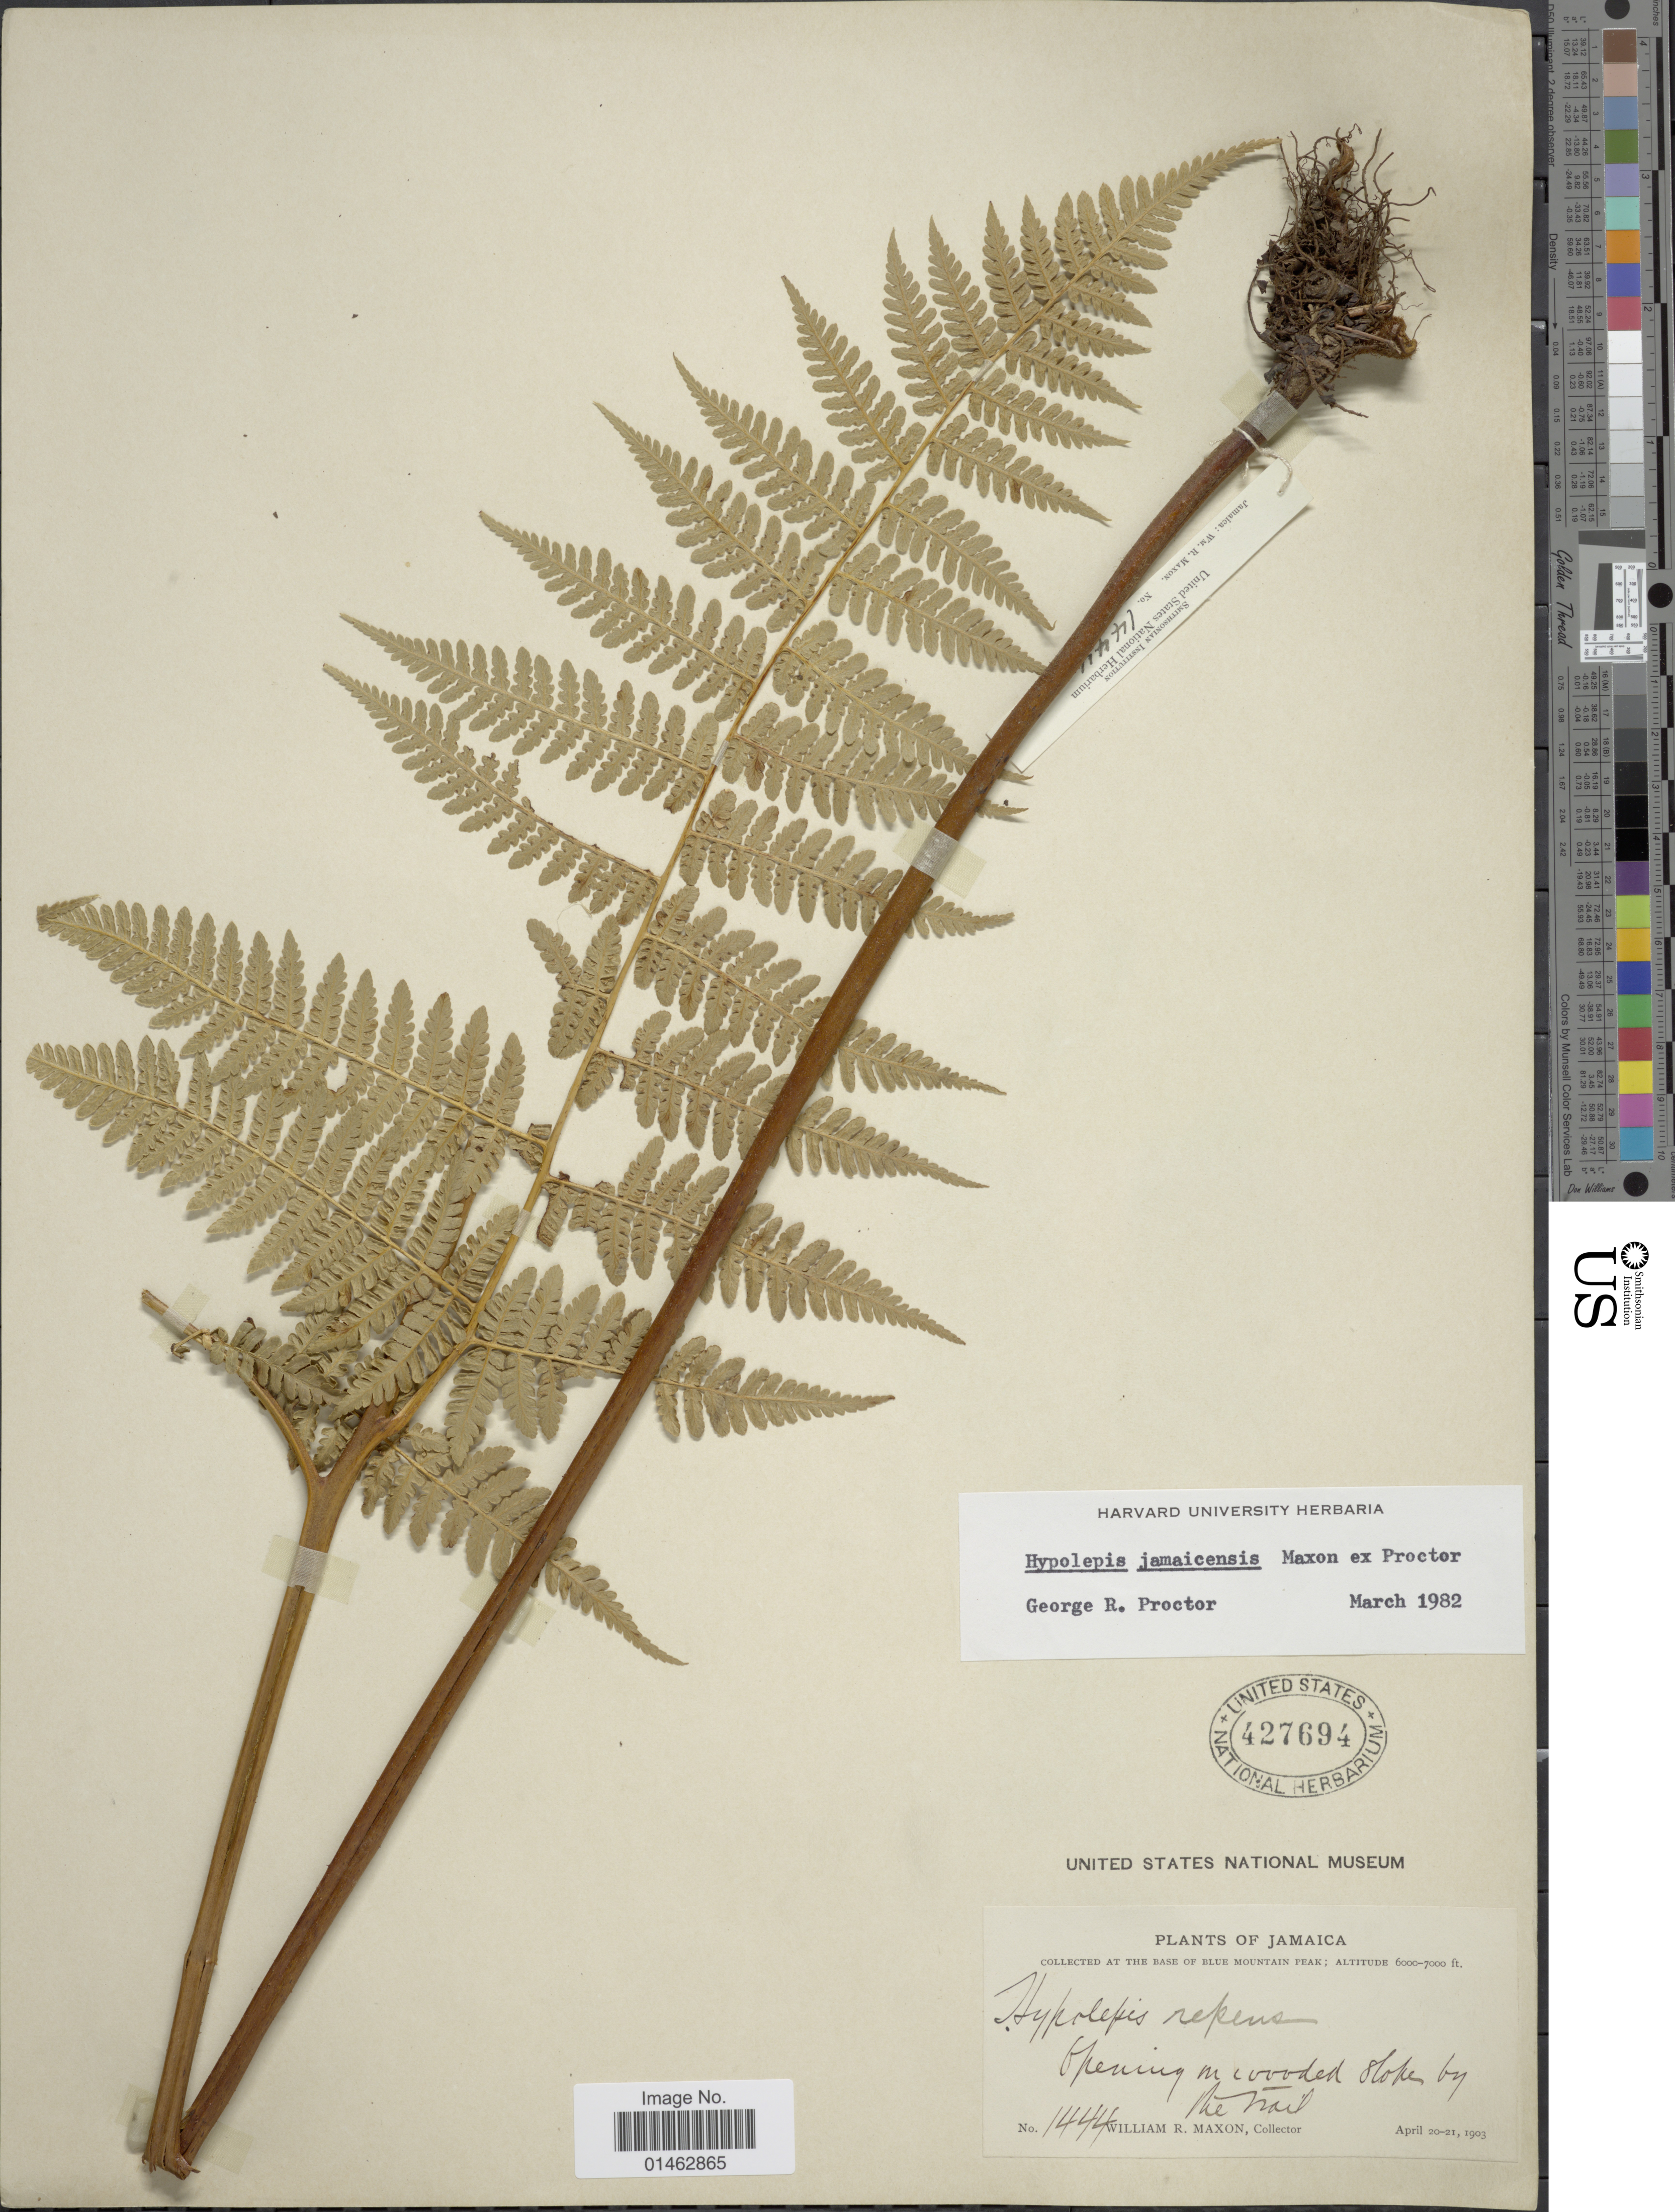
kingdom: Plantae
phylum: Tracheophyta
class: Polypodiopsida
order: Polypodiales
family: Dennstaedtiaceae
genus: Hypolepis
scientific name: Hypolepis jamaicensis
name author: Maxon ex Proctor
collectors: W. R. Maxon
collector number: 1444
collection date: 1903-04-20/1903-04-21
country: Jamaica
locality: At the base of Blue Mountains Peak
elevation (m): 1829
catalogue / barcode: US 427694